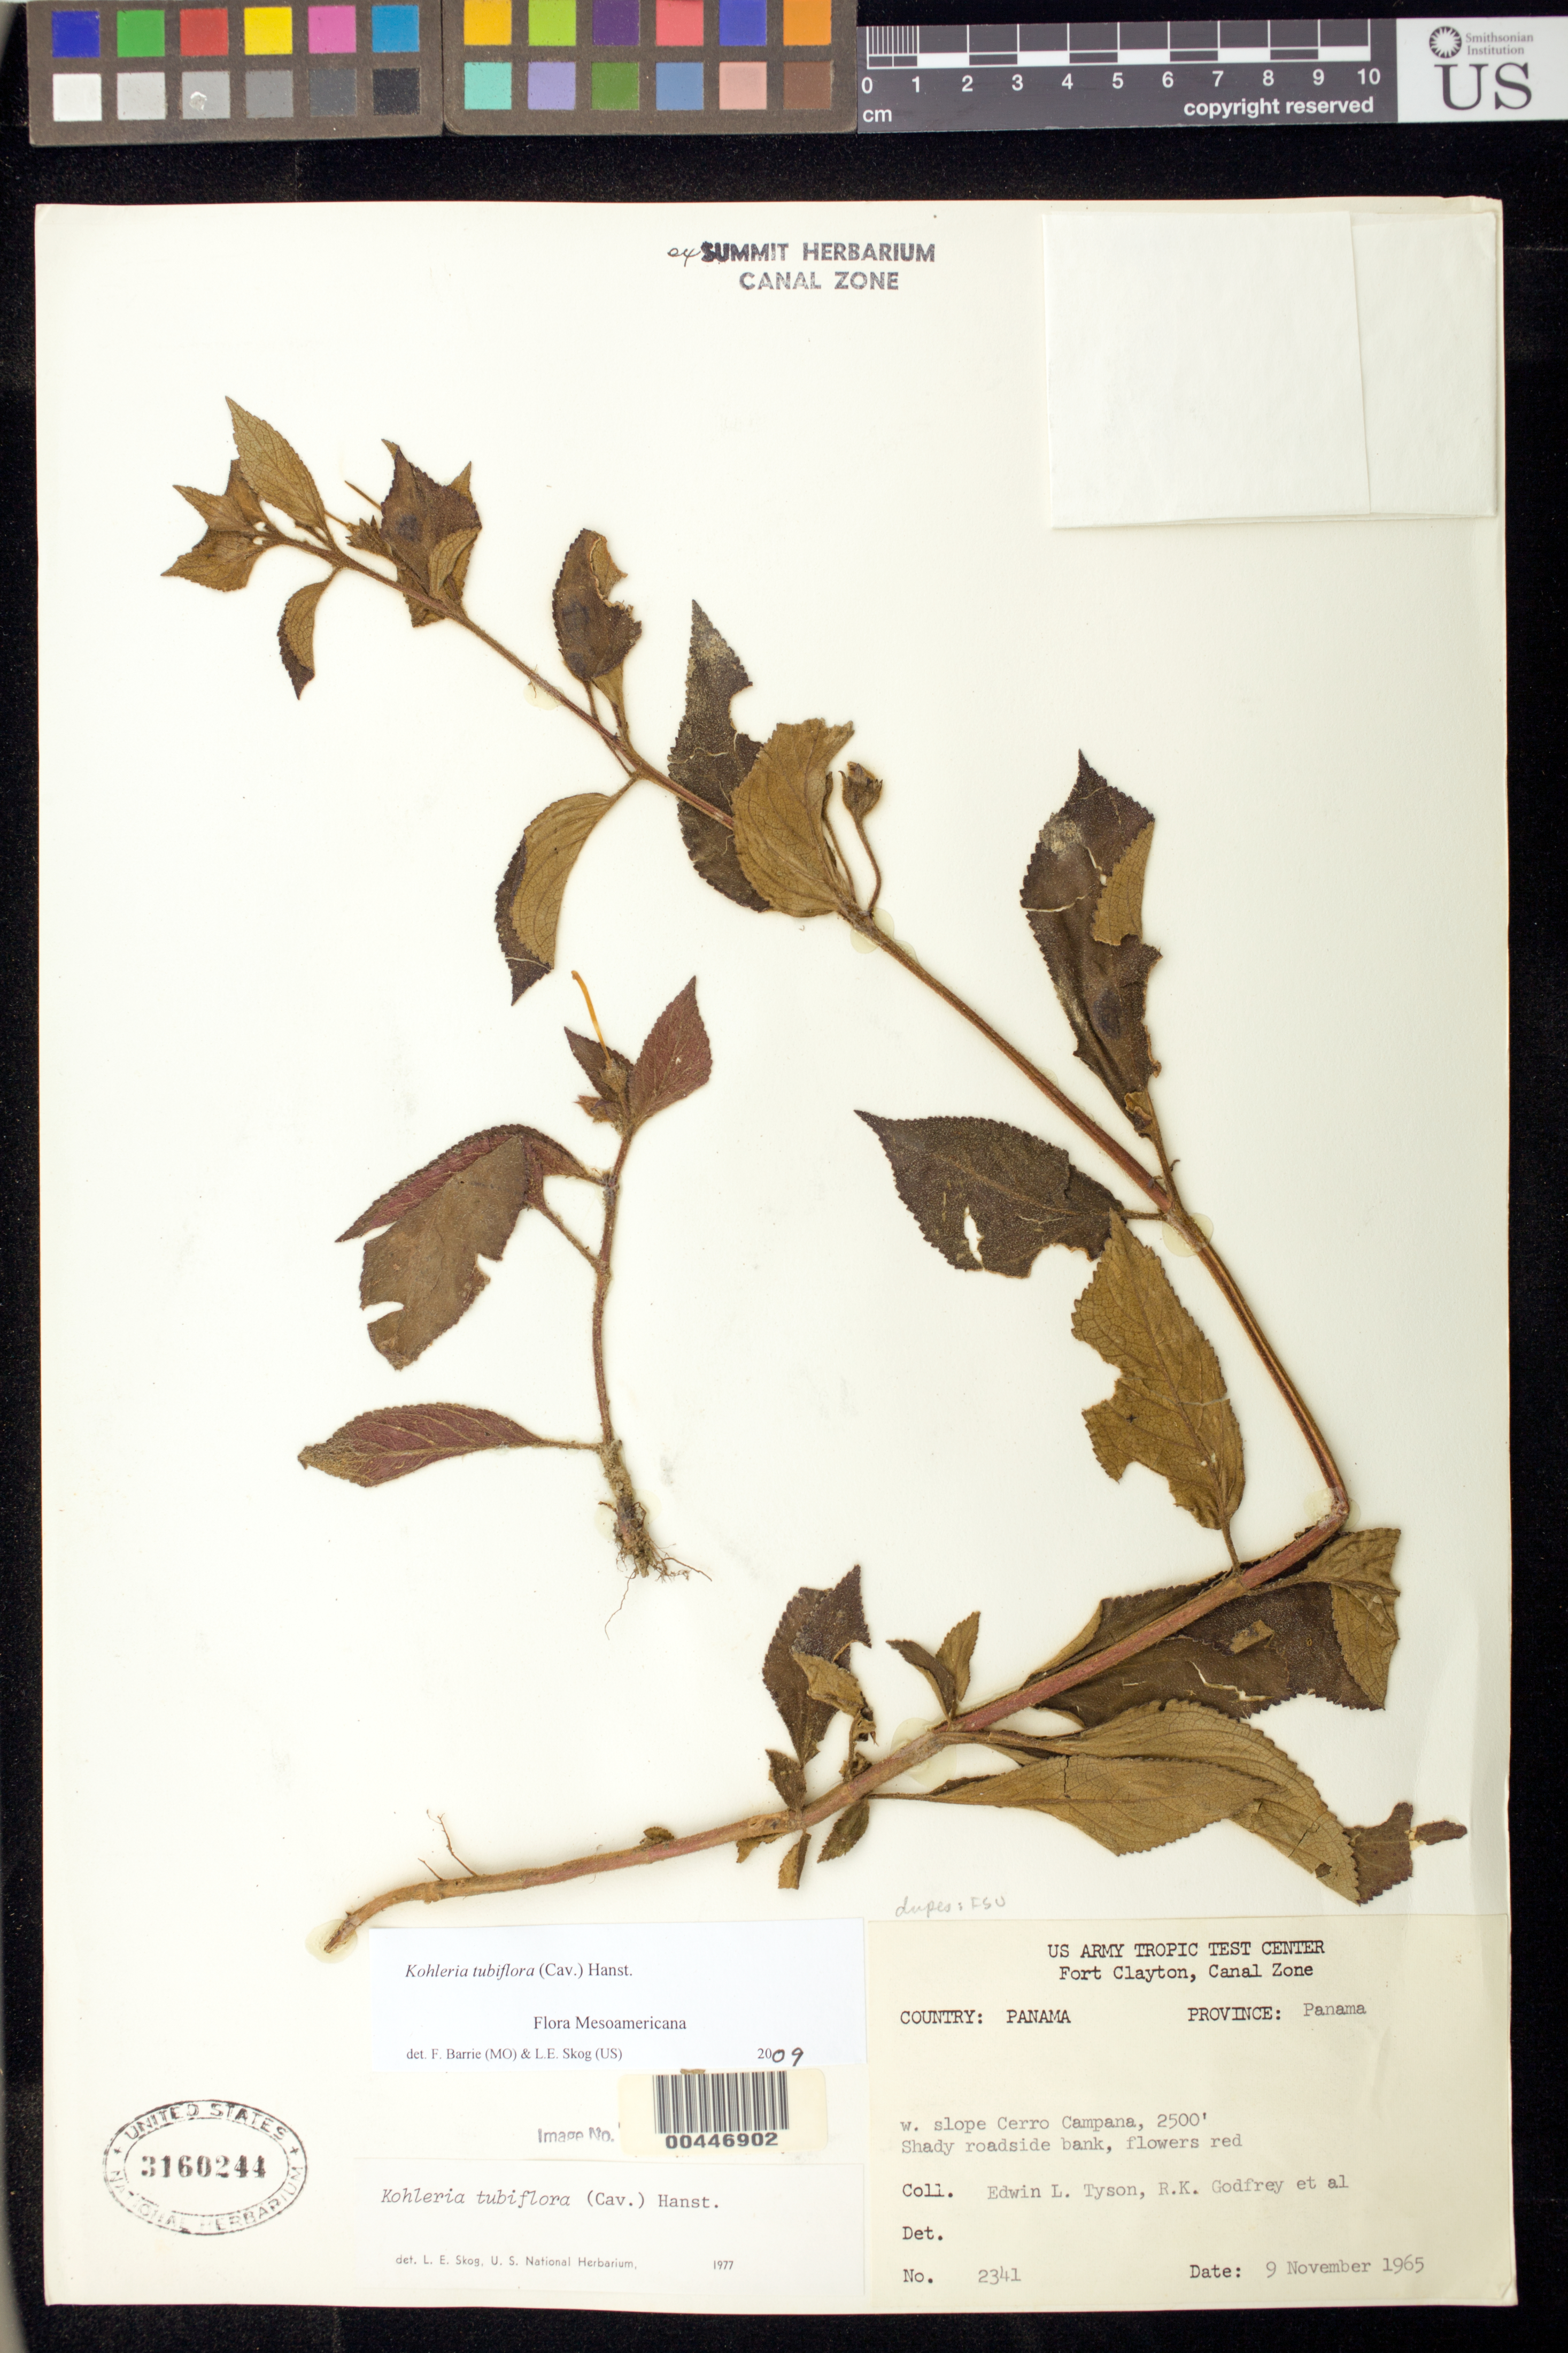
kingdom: Plantae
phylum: Tracheophyta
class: Magnoliopsida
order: Lamiales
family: Gesneriaceae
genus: Kohleria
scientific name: Kohleria tubiflora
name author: (Cav.) Hanst.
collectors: E. L. Tyson, R. K. Godfrey & et al.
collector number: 2341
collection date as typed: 09 Nov 1965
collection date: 1965-11-09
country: Panama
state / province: Panamá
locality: Cerro Campana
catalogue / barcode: US 3160244